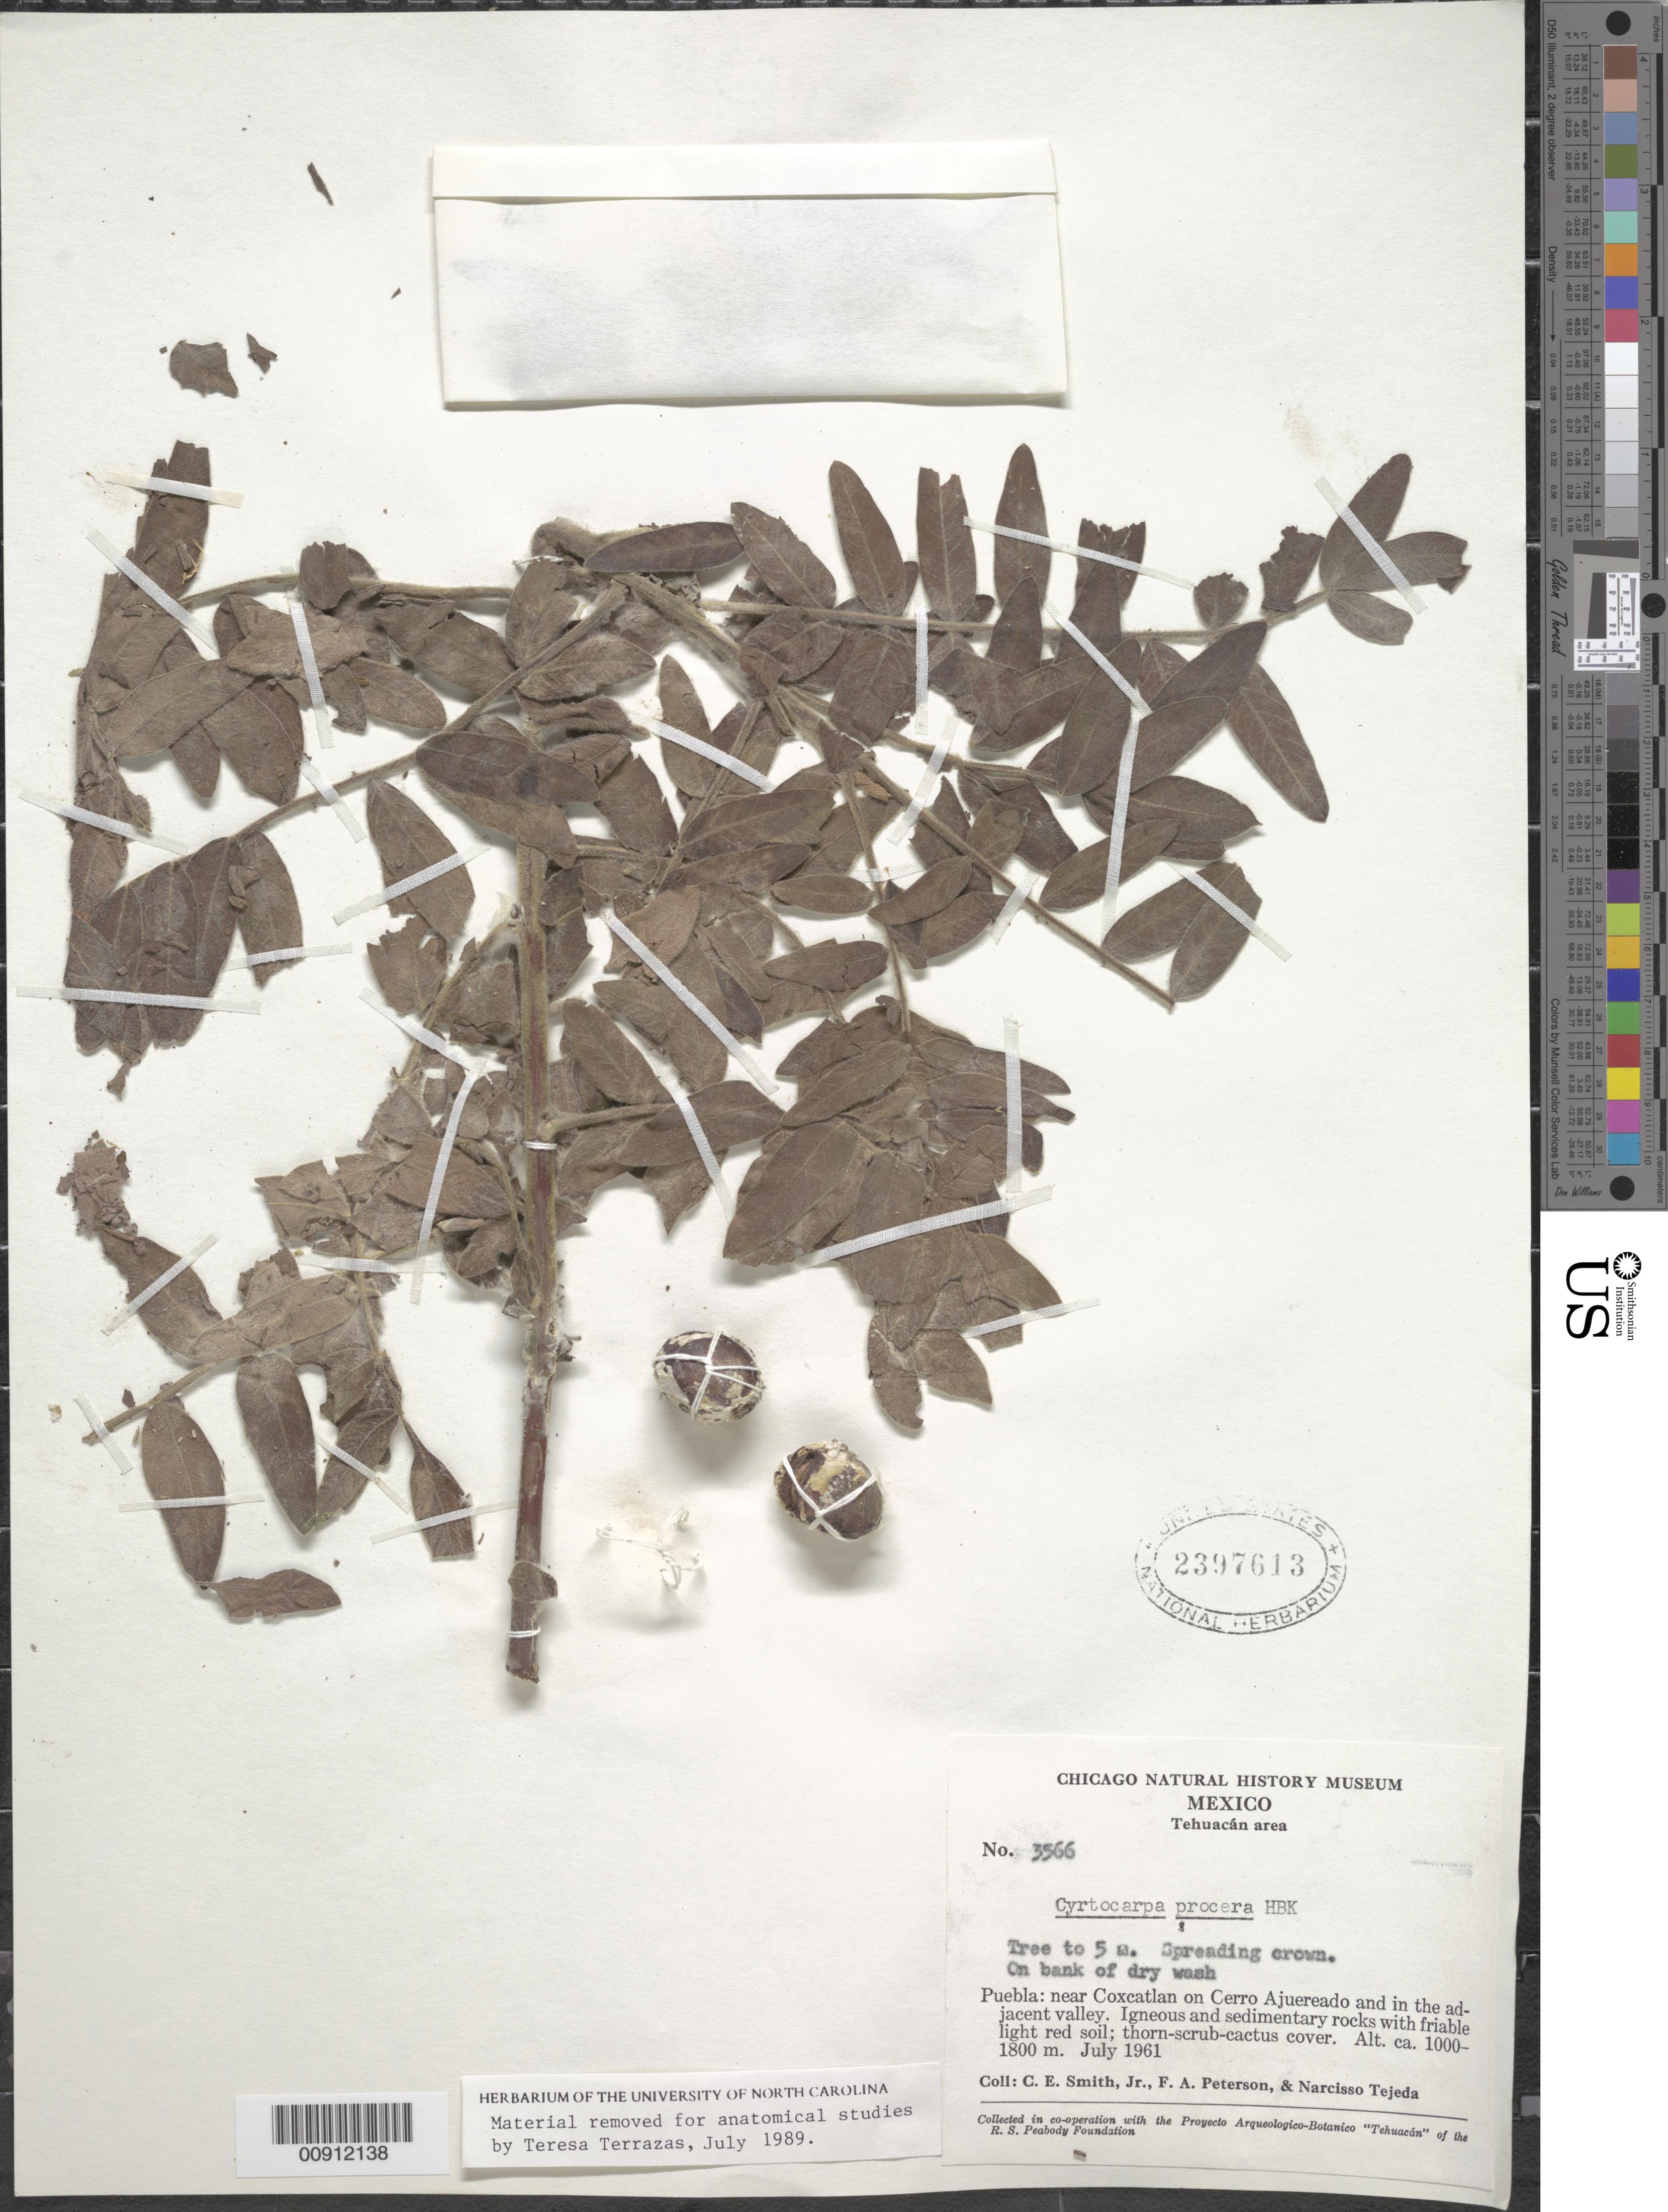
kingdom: Plantae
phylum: Tracheophyta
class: Magnoliopsida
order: Sapindales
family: Anacardiaceae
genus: Cyrtocarpa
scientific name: Cyrtocarpa procera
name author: Kunth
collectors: C. E. Smith Jr., F. A. Peterson & N. Tejeda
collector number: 3566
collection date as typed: Jul 1961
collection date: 1961-07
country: Mexico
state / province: Puebla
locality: Puebla: near Coxcatlan on Cerro Ajuereado and in adjacent valley. Tehuacán area.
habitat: On bank of dry wash. Igneous and sedimentary rocks with friable light red soil; thorn-scrub-cactus cover.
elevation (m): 1800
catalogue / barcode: US 2397613